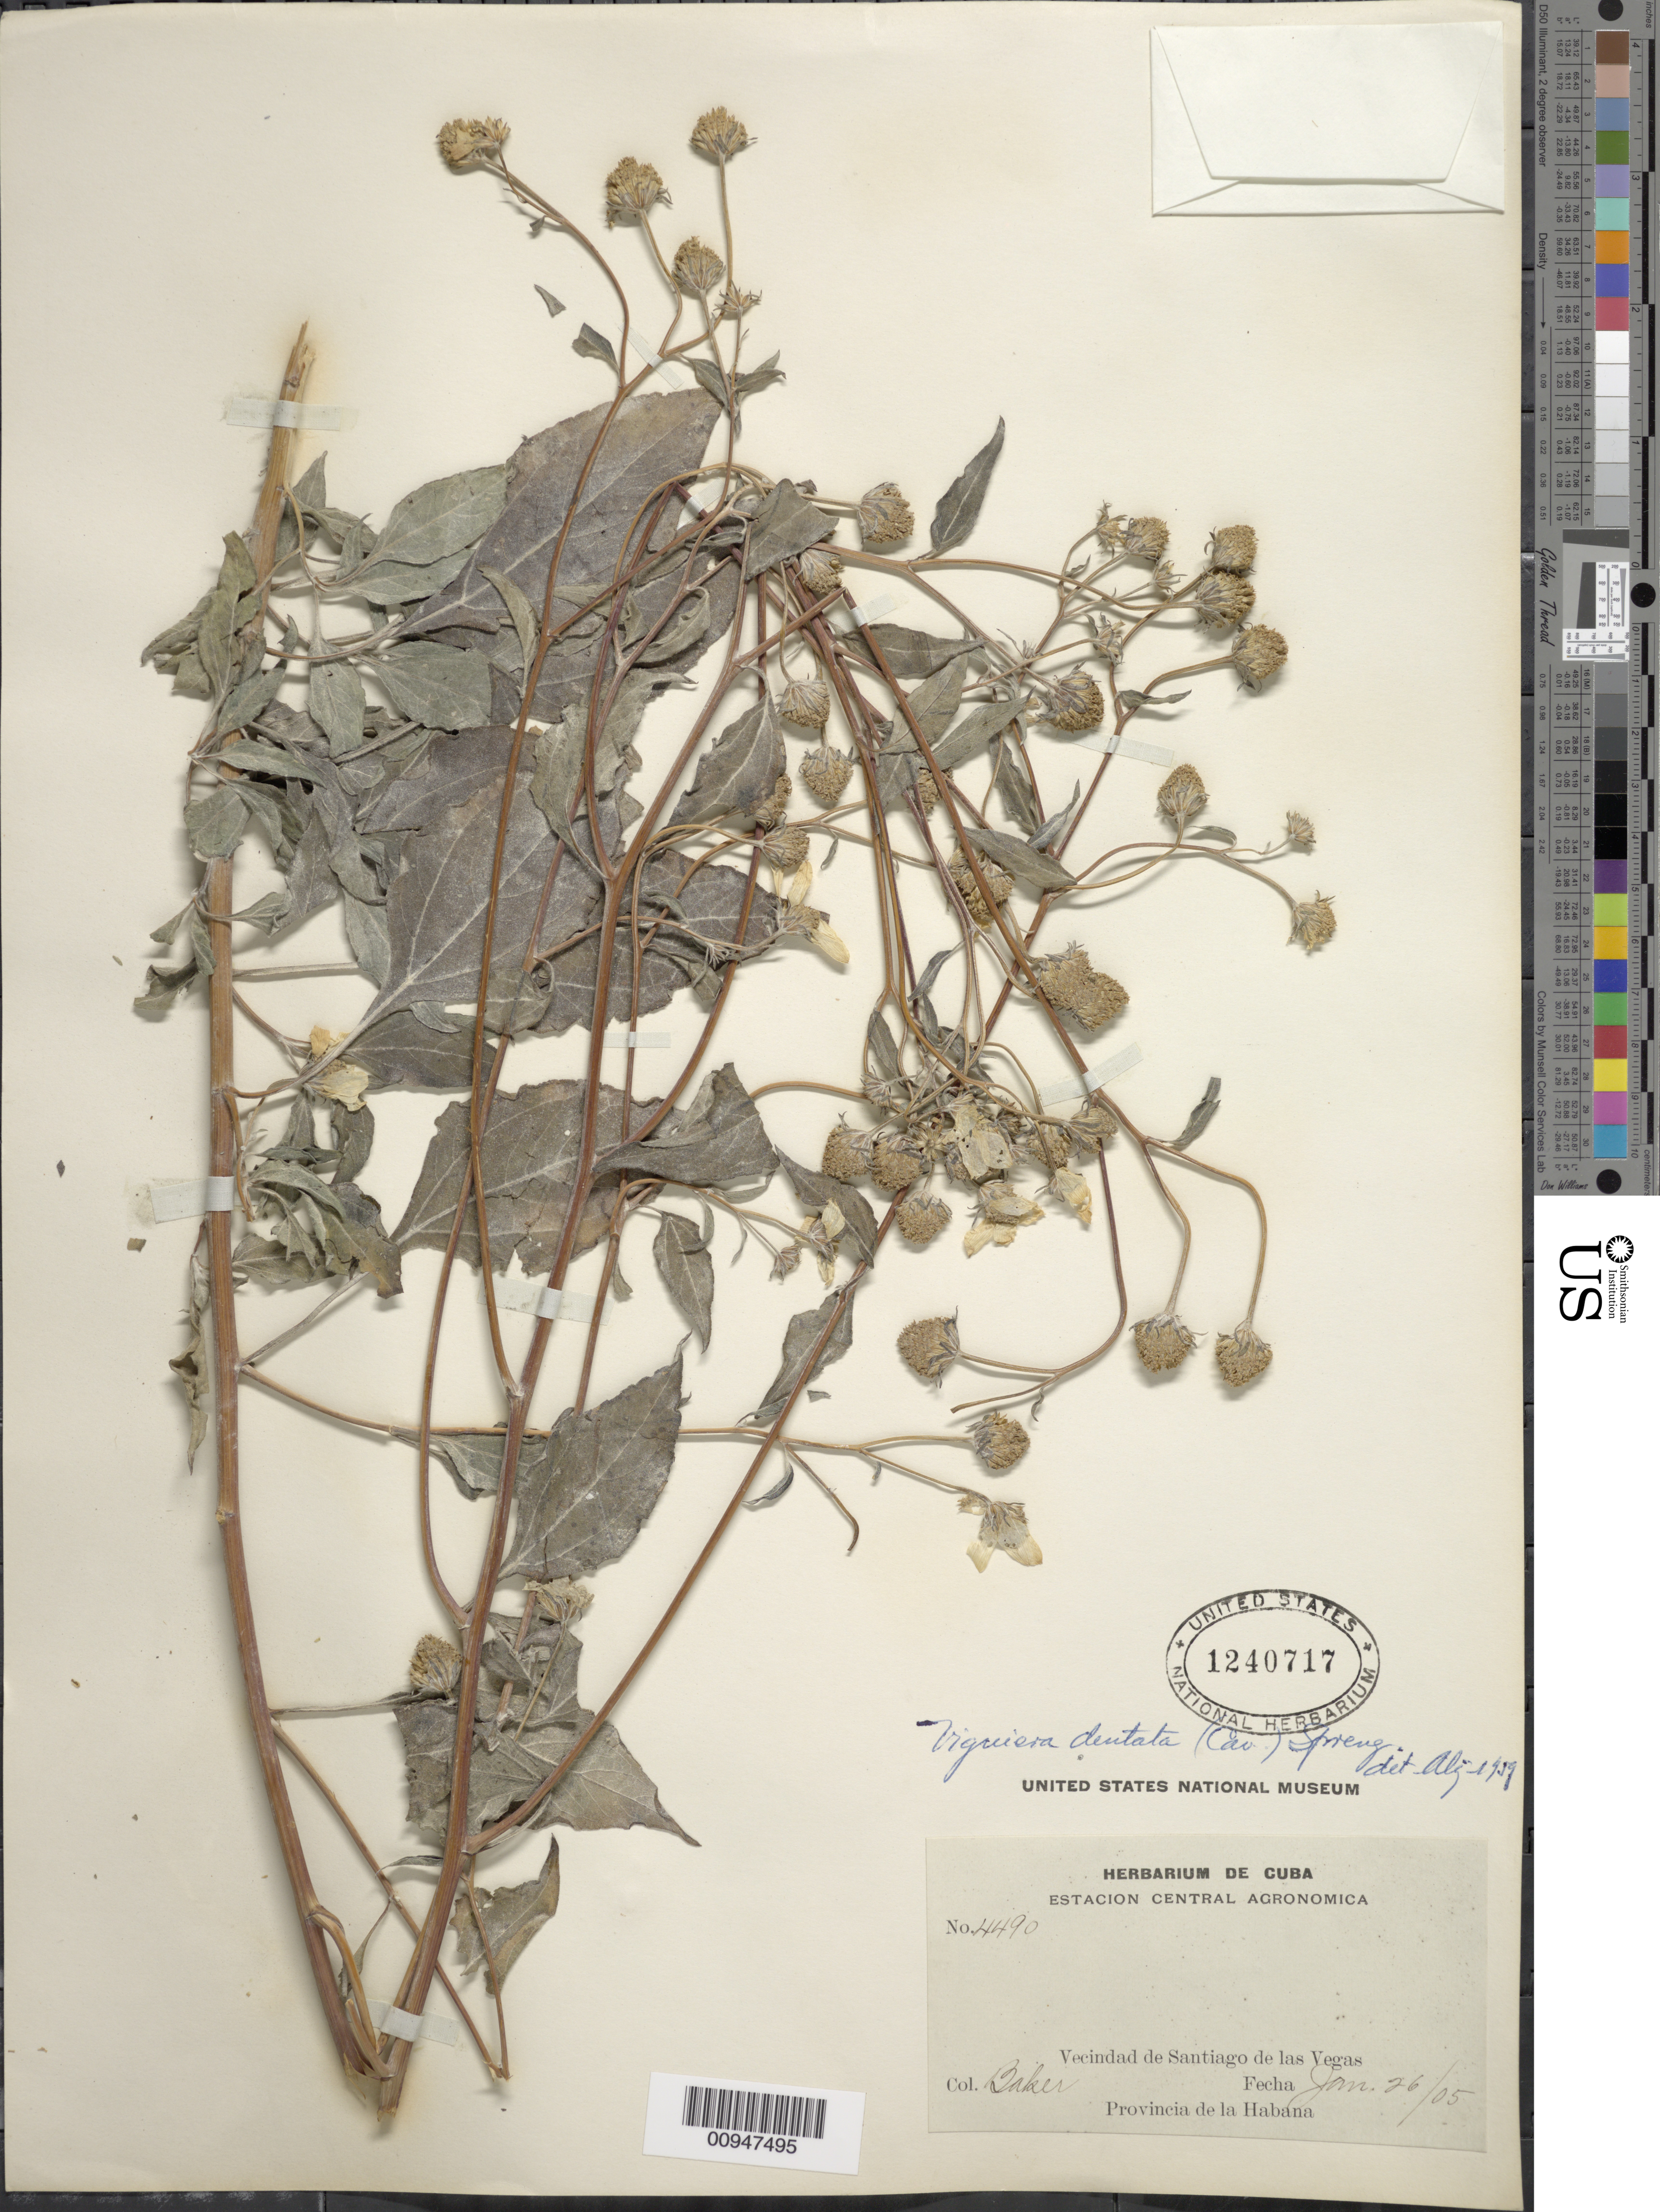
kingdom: Plantae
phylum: Tracheophyta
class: Magnoliopsida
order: Asterales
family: Asteraceae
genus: Viguiera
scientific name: Viguiera dentata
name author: (Cav.) Spreng.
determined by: Liogier, Alain H.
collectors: C. F. Baker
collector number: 4490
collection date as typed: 26 Jan 1905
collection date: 1905-01-26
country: Cuba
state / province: La Habana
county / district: Municipio Boyeros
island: Cuba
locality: Santiago de las Vegas (vecindad de)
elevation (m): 97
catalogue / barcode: US 1240717